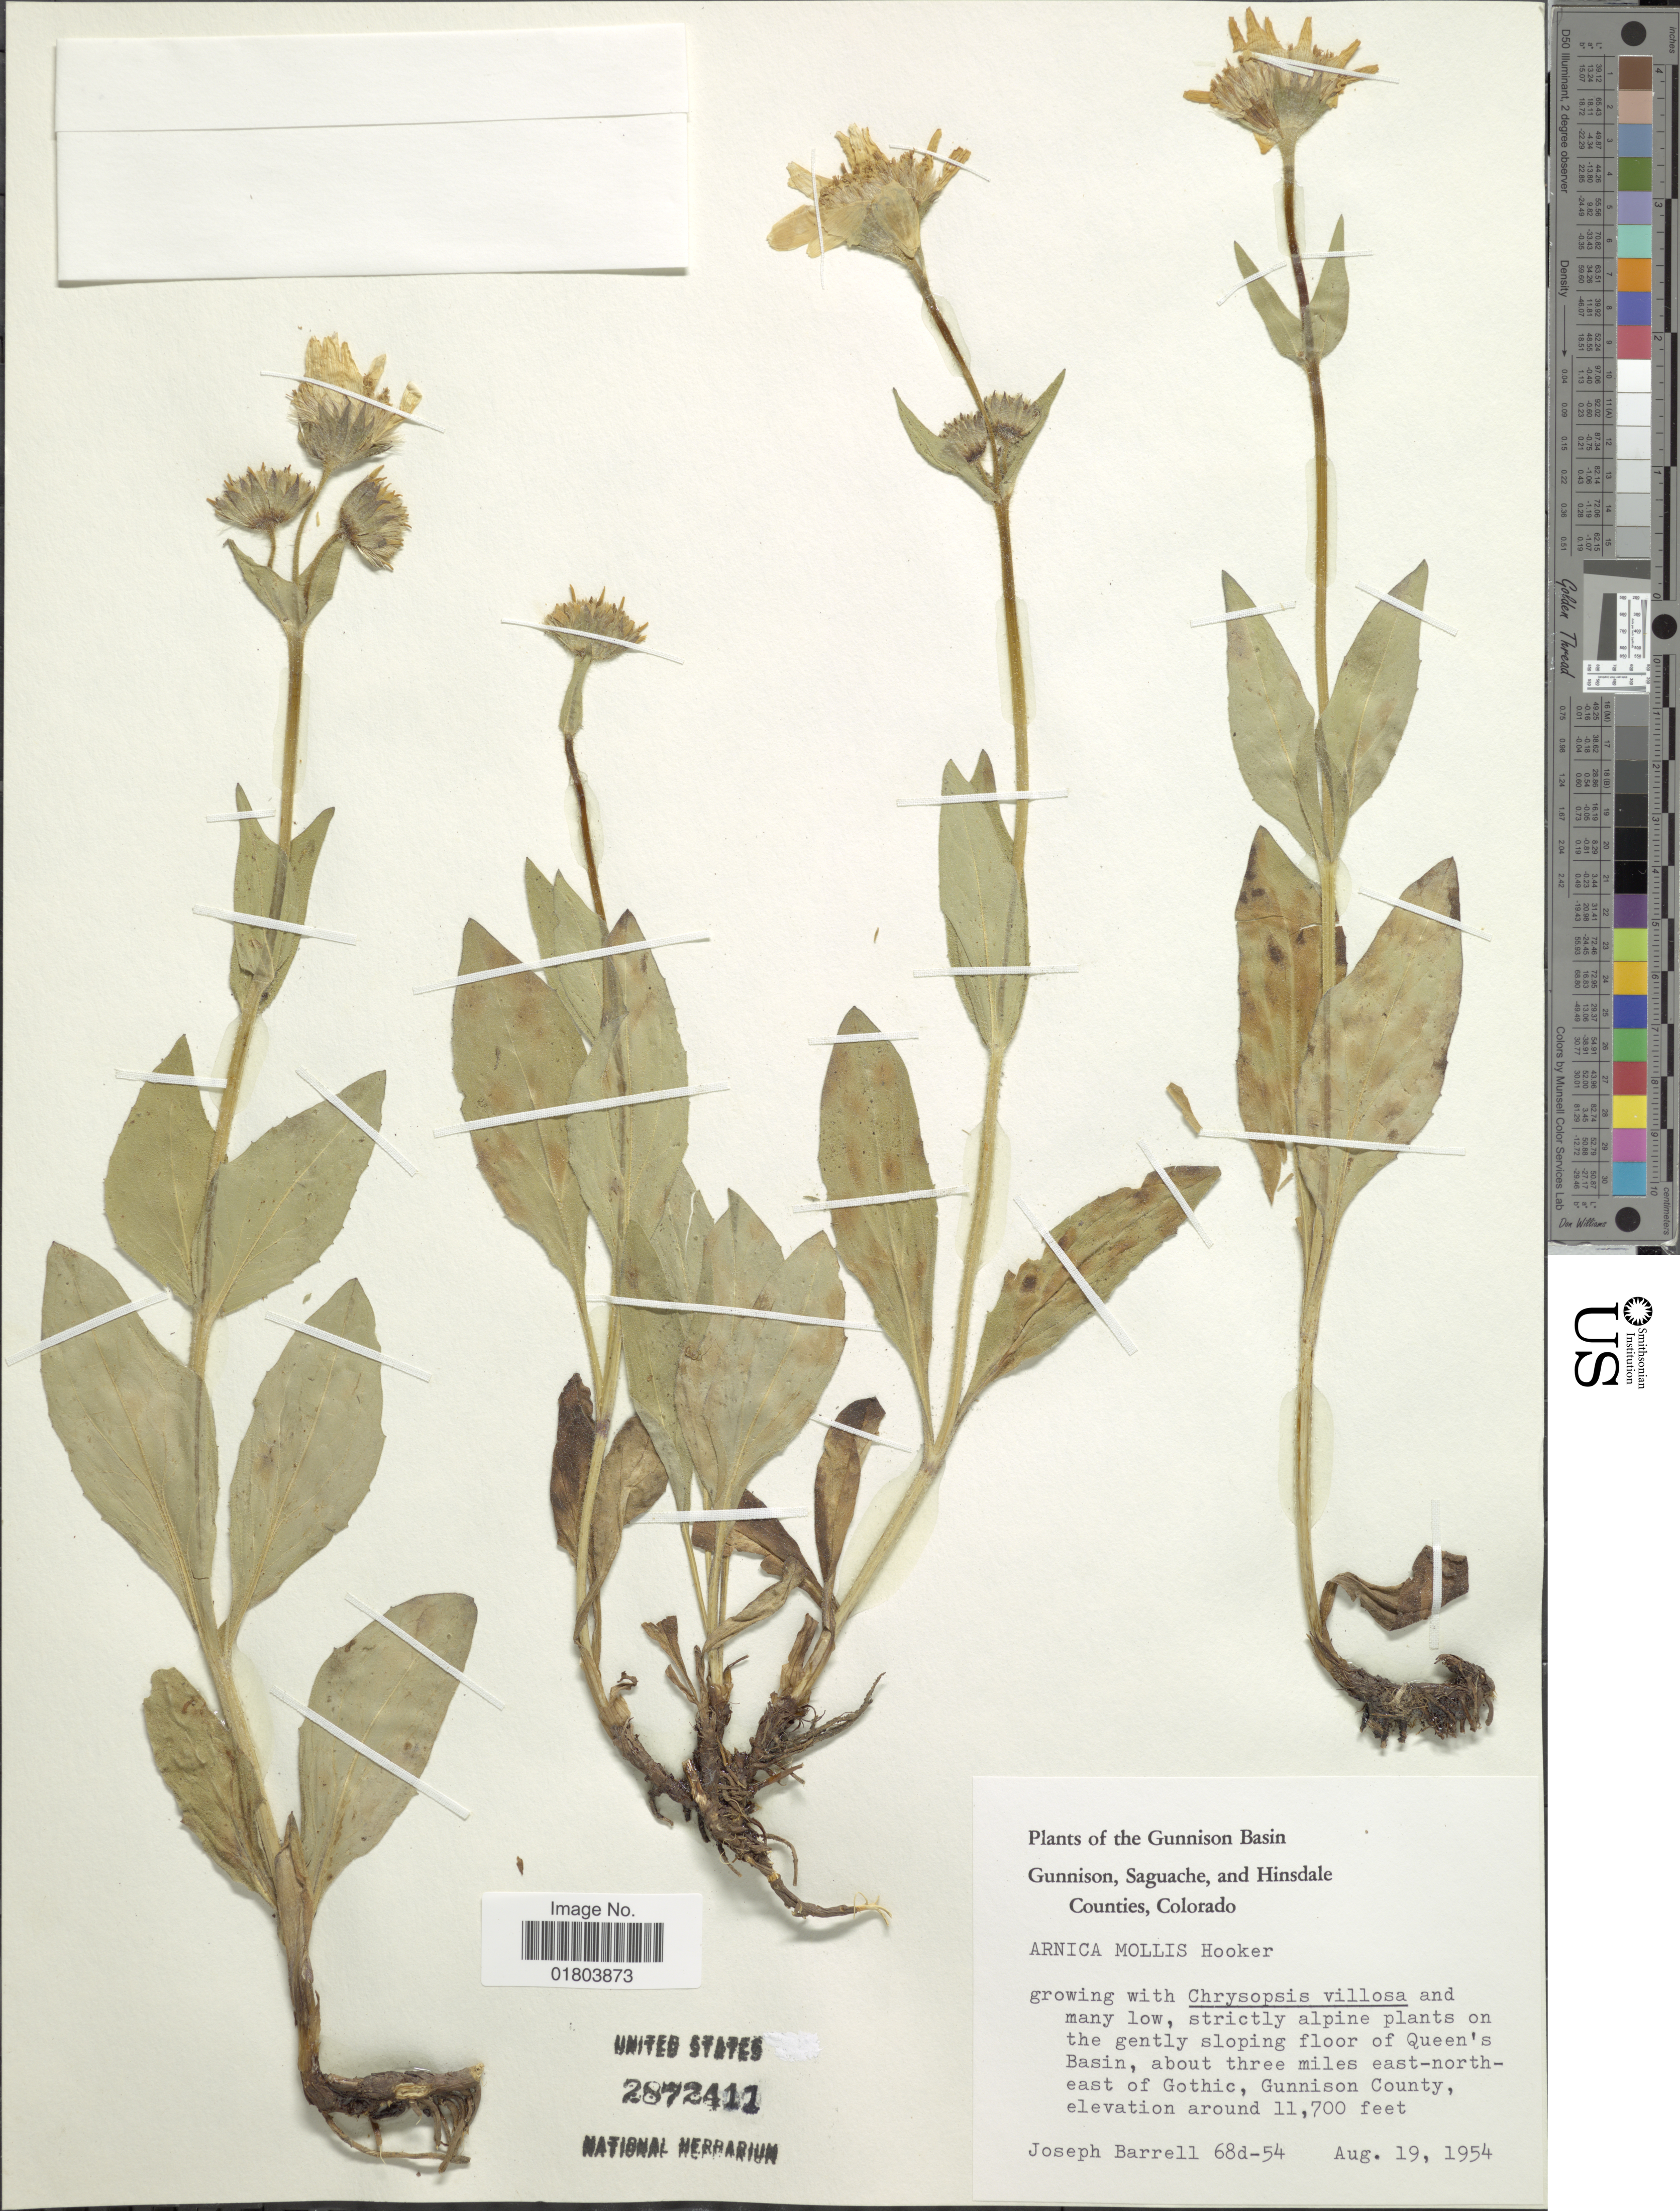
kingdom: Plantae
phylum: Tracheophyta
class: Magnoliopsida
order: Asterales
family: Asteraceae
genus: Arnica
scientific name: Arnica mollis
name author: Hook.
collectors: J. Barrell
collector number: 68d-54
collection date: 1954-08-19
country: United States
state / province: Colorado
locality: The Gunnison Basin Gunnison, Saguache, and Hinsdale Counties, strictly alpine plants on the gently sloping floor of Queen's Basin, about three miles east-north-east of Gothic, Gunnison County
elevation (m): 3566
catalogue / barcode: US 2872411